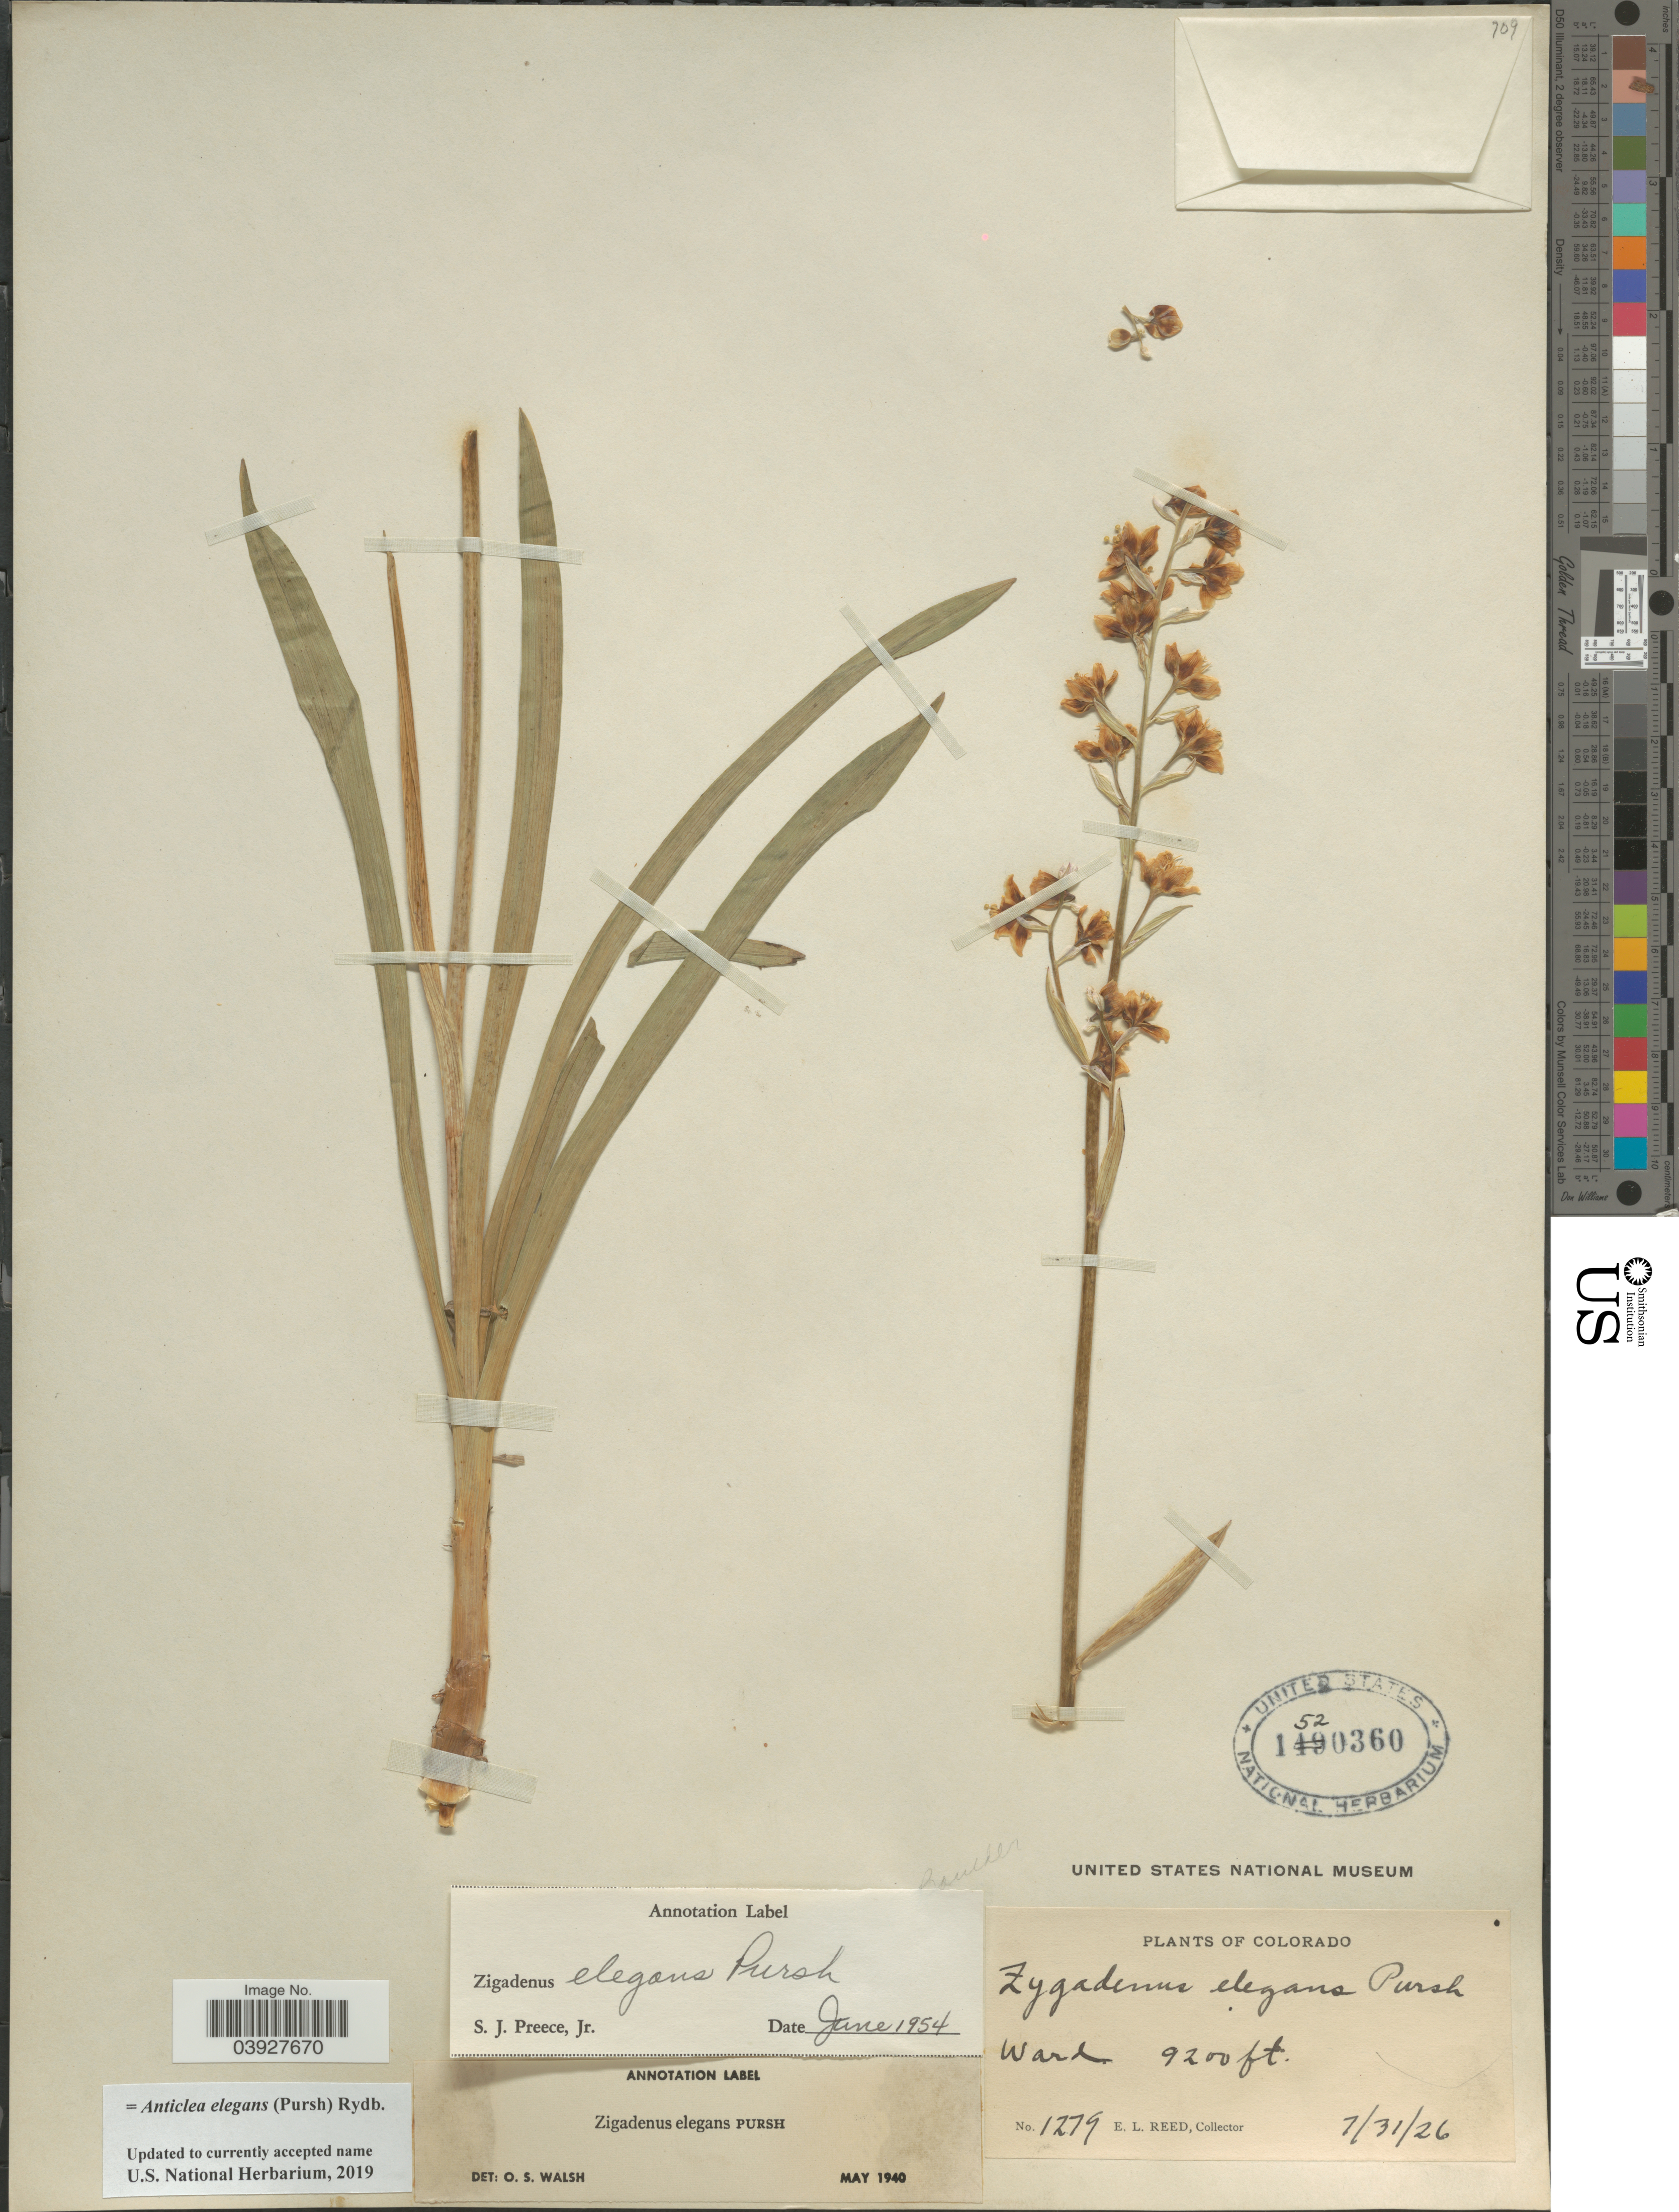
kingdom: Plantae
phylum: Tracheophyta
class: Liliopsida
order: Liliales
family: Melanthiaceae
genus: Anticlea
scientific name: Anticlea elegans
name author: (Pursh) Rydb.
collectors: E. Reed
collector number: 1279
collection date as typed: Transcribed d/m/y: 31/7/26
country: United States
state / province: Colorado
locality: Ward.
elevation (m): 2804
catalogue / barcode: US 1520360